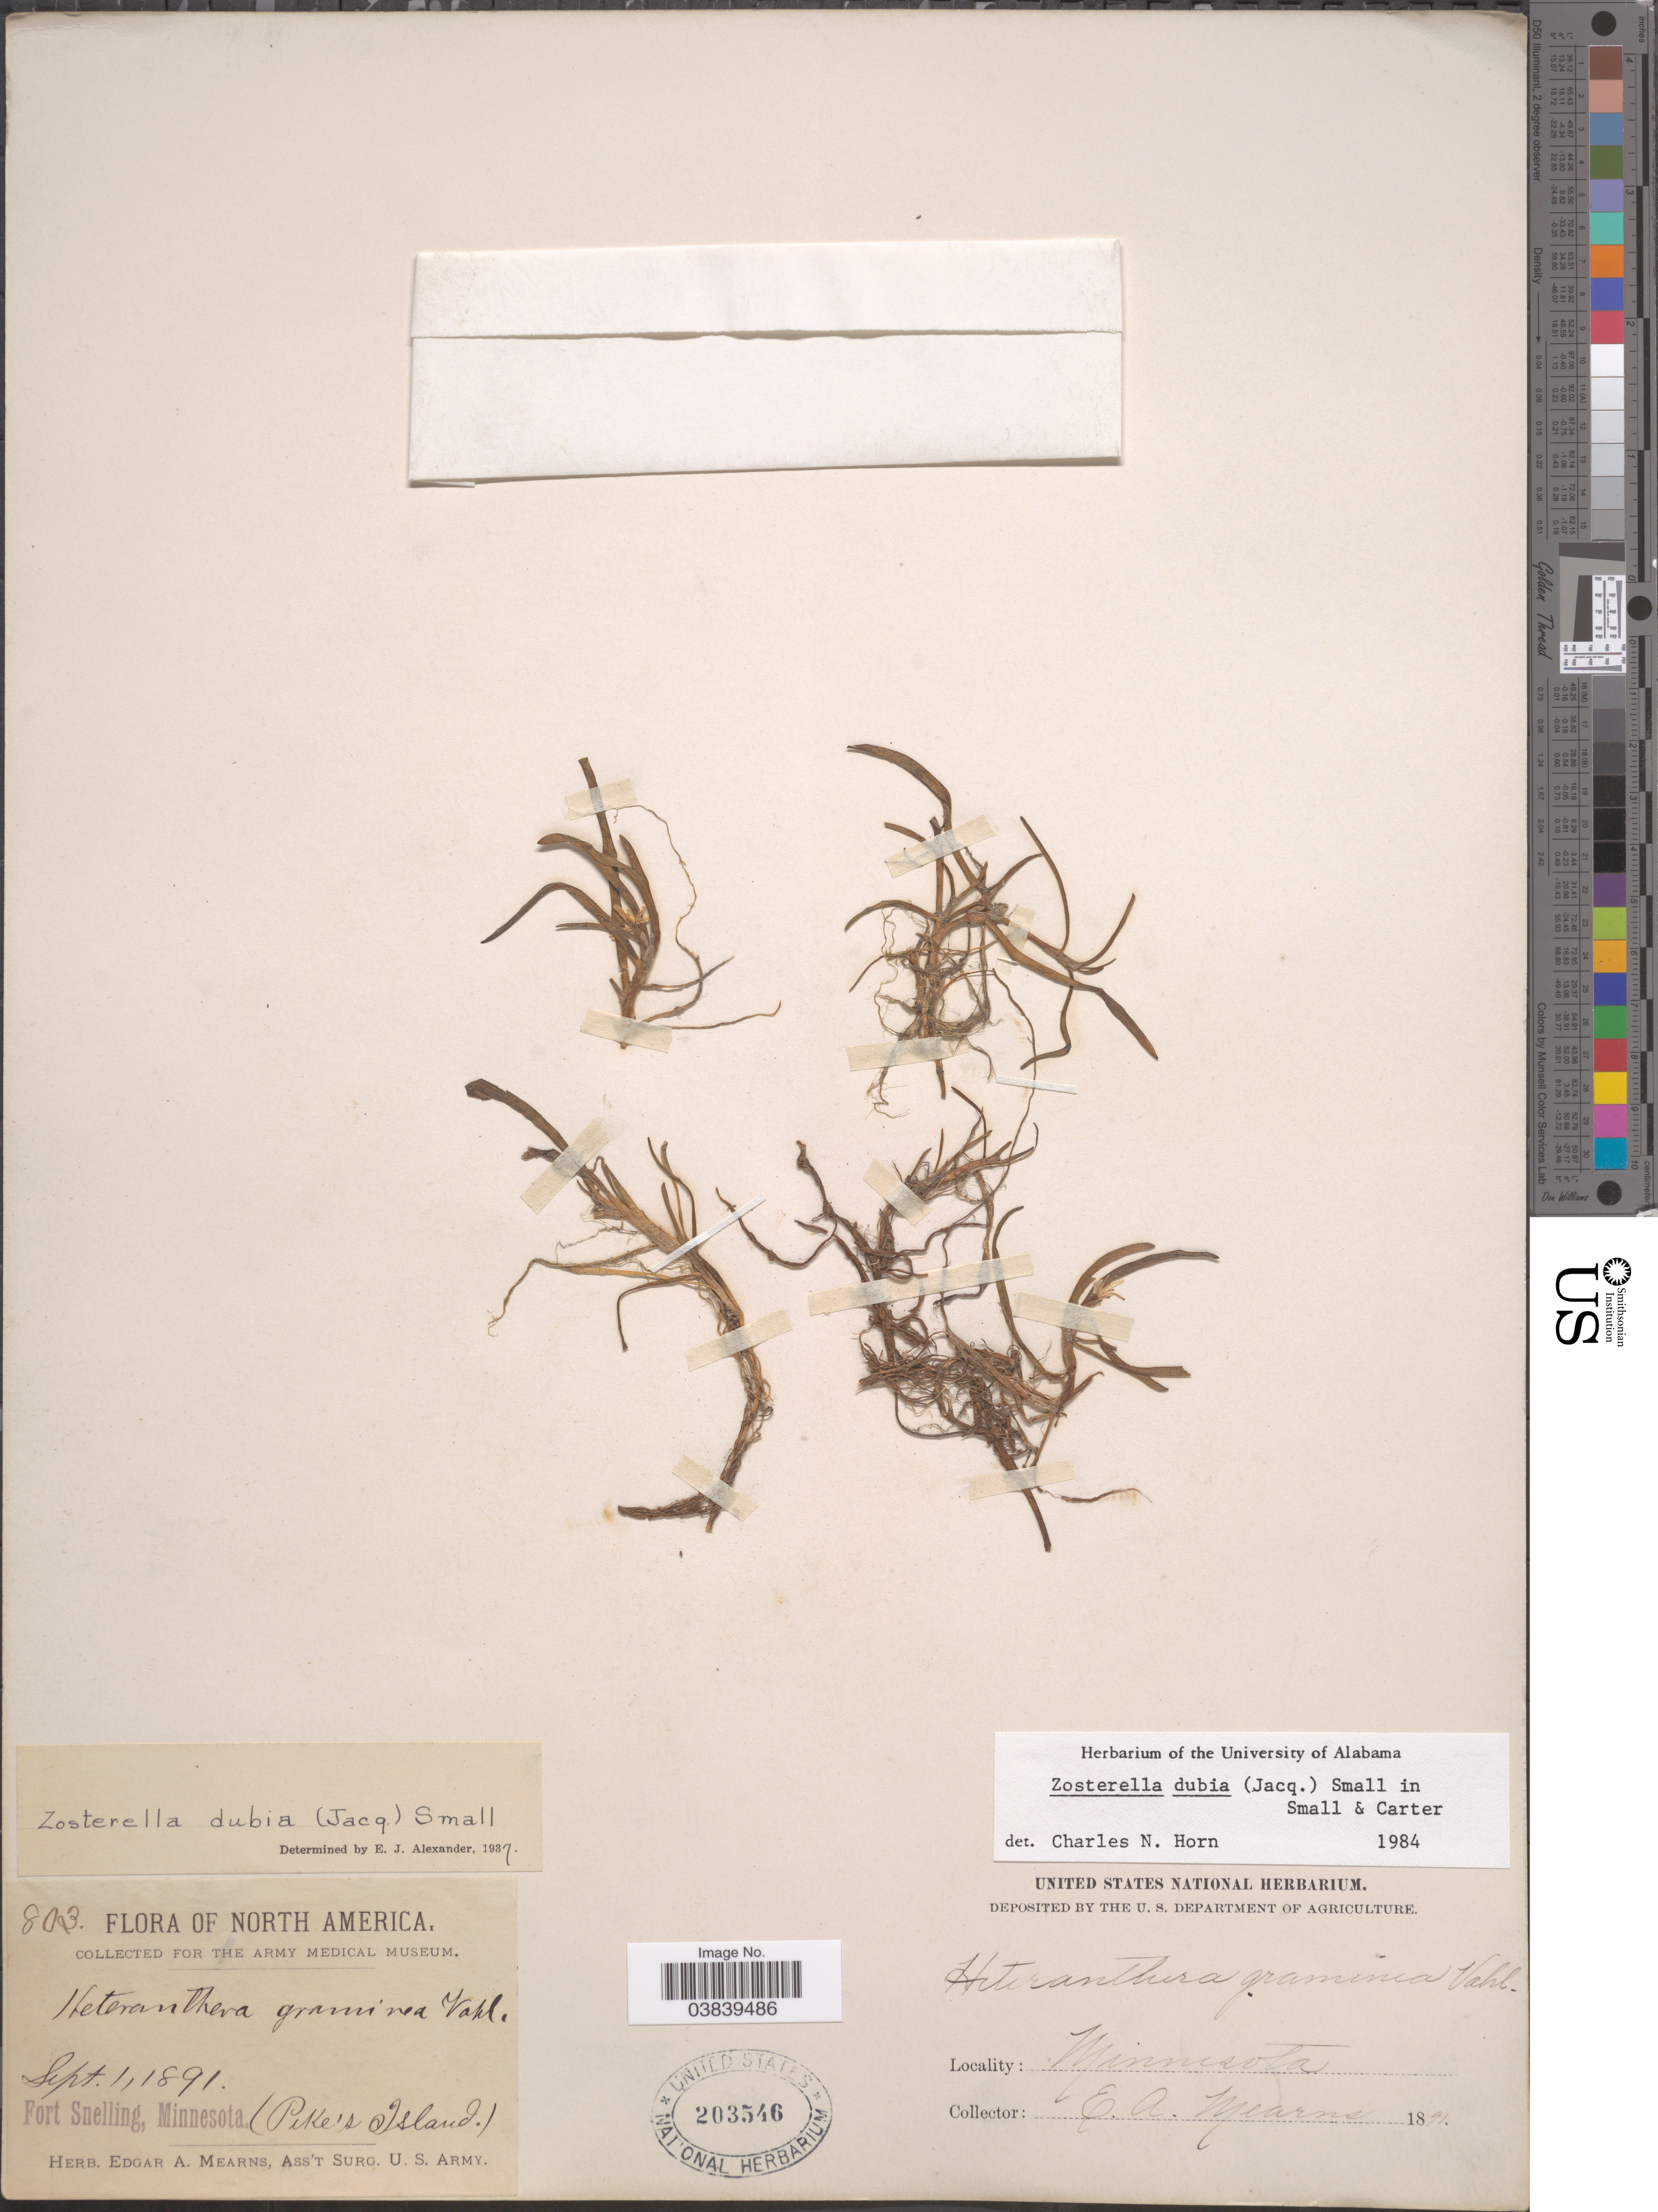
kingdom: Plantae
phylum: Tracheophyta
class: Liliopsida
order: Commelinales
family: Pontederiaceae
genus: Heteranthera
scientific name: Heteranthera dubia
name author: (Jacq.) MacMill.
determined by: Strong, Mark T., (BOT), Smithsonian Institution - National Museum of Natural History (UNITED STATES)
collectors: E. A. Mearns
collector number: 803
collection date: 1891-09-01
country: United States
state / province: Minnesota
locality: Fort Snelling. (Pike's Island.).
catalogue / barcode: US 203546